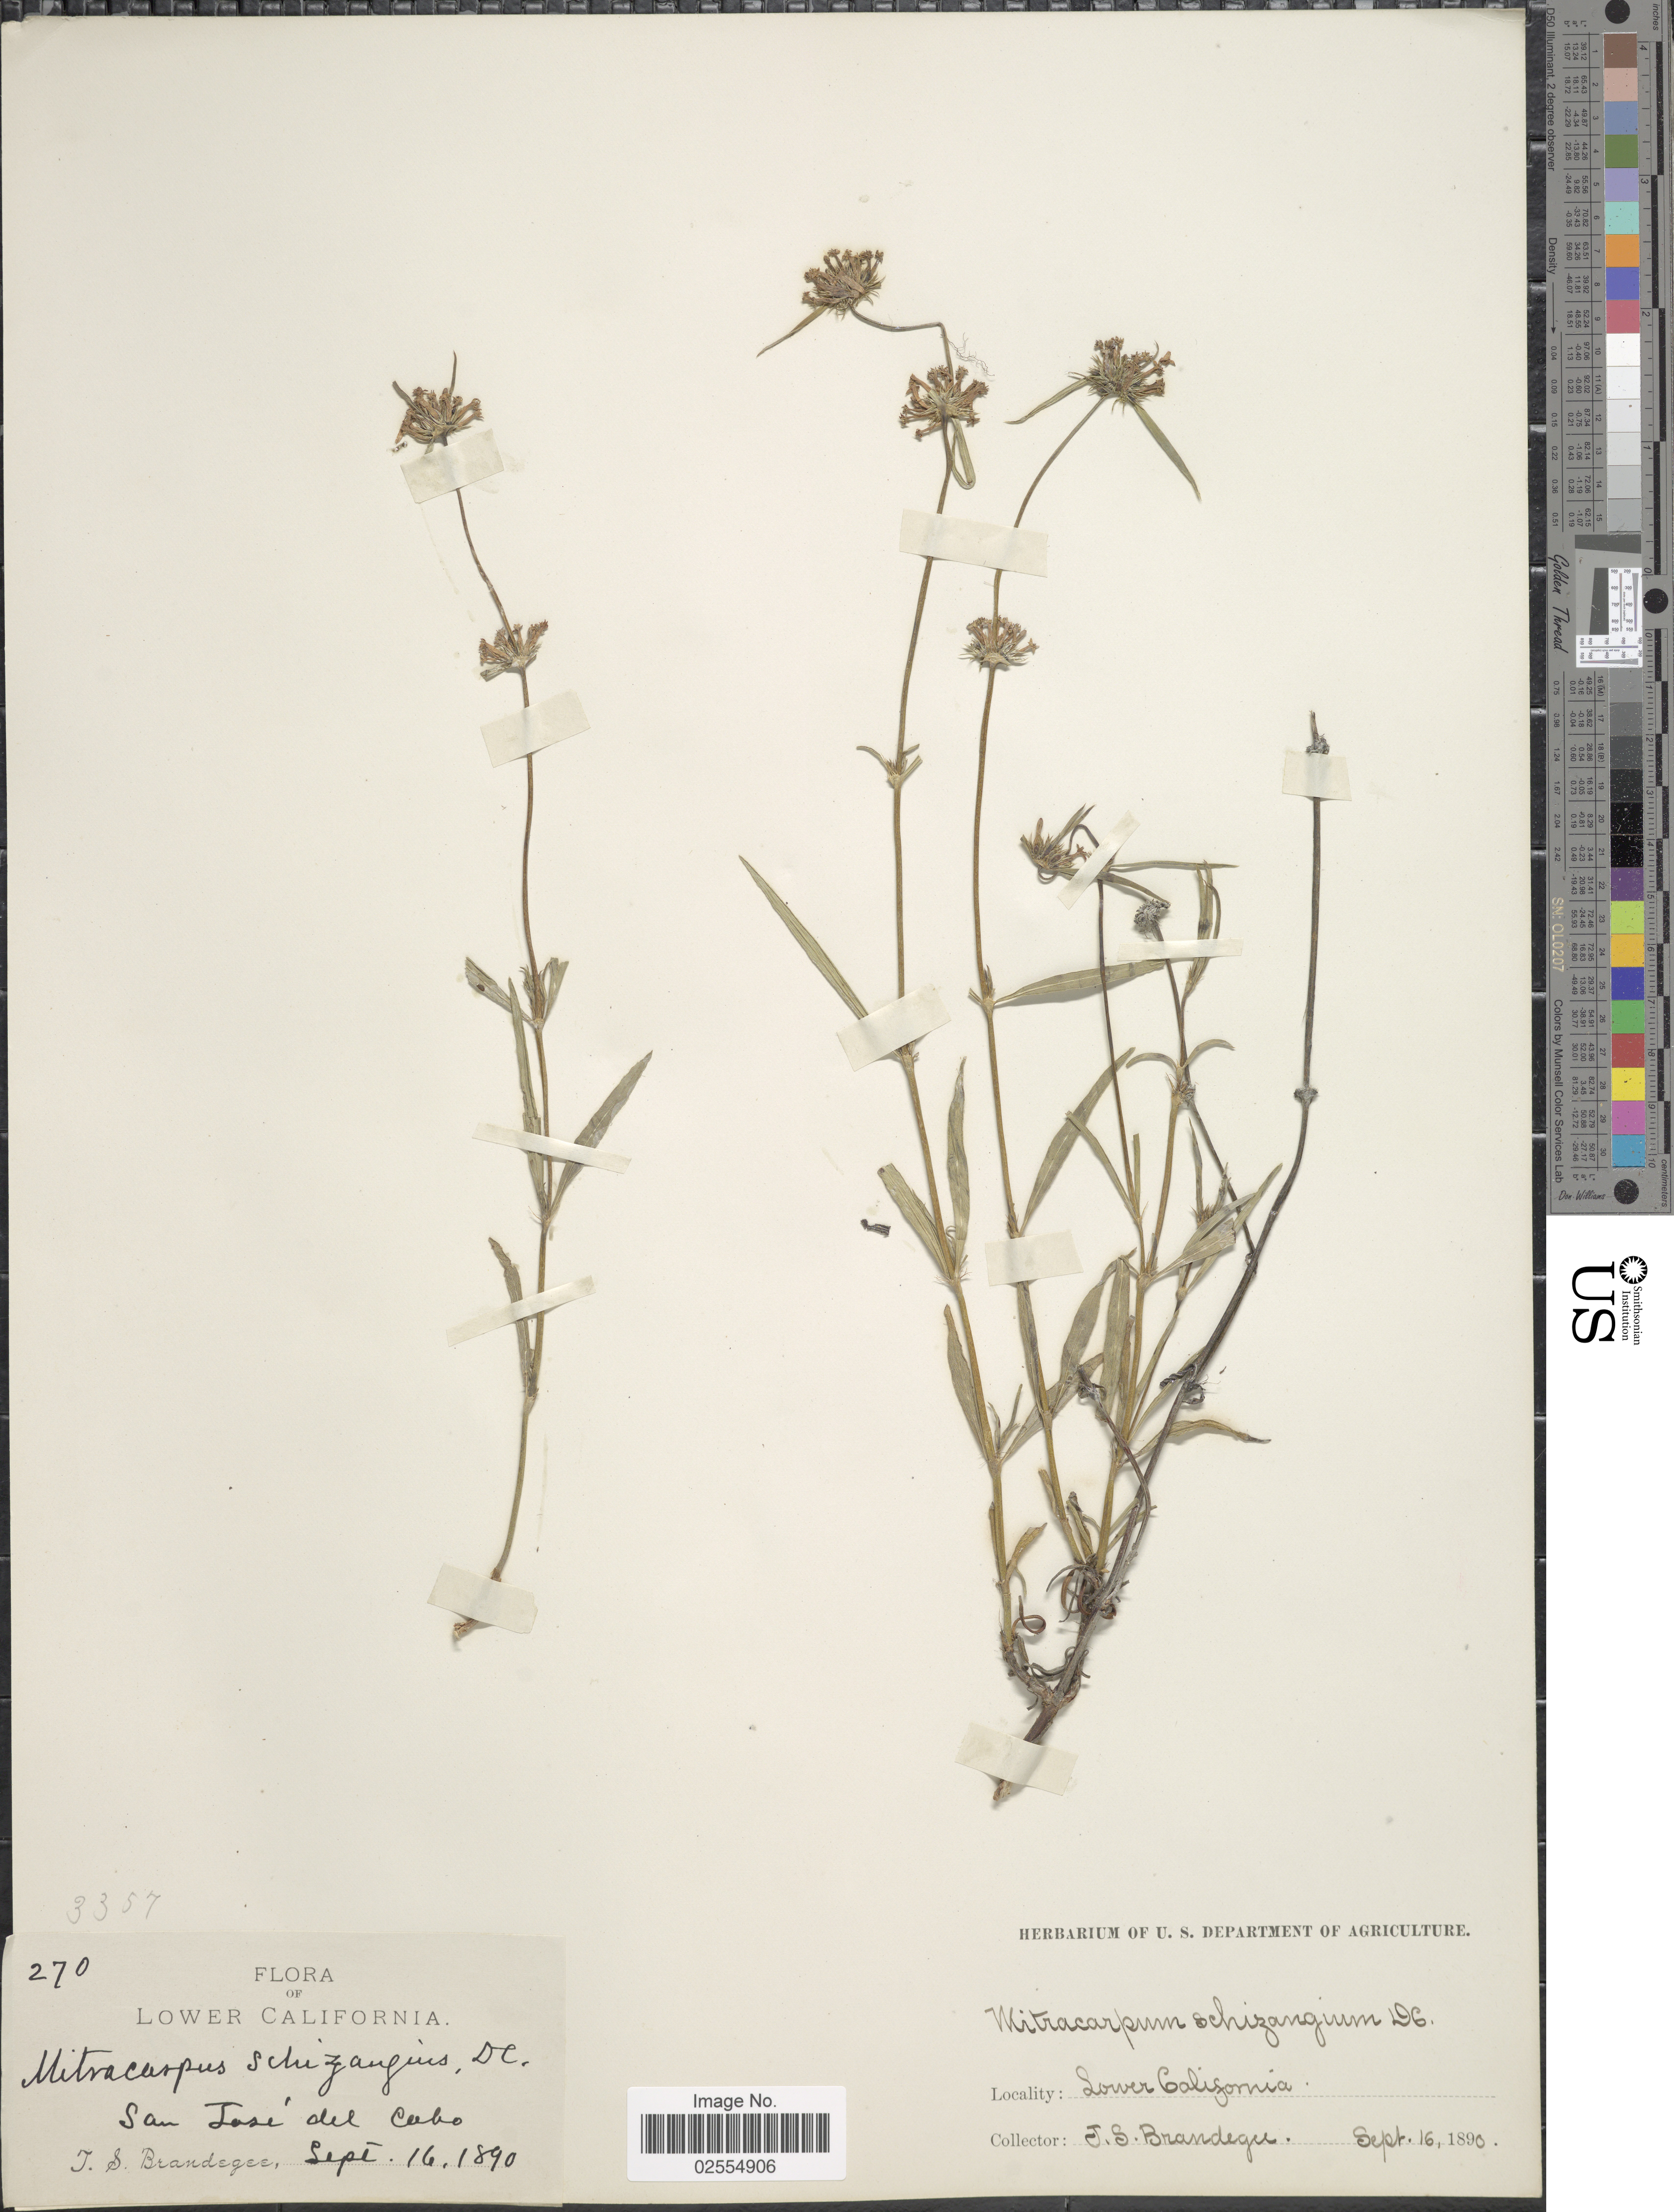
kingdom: Plantae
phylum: Tracheophyta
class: Magnoliopsida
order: Gentianales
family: Rubiaceae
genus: Mitracarpus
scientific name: Mitracarpus schizangius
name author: DC.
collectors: T. S. Brandegee (herbarium)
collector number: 270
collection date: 1890-09-16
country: Mexico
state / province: Baja California Sur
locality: Lower California. San José del Cabo